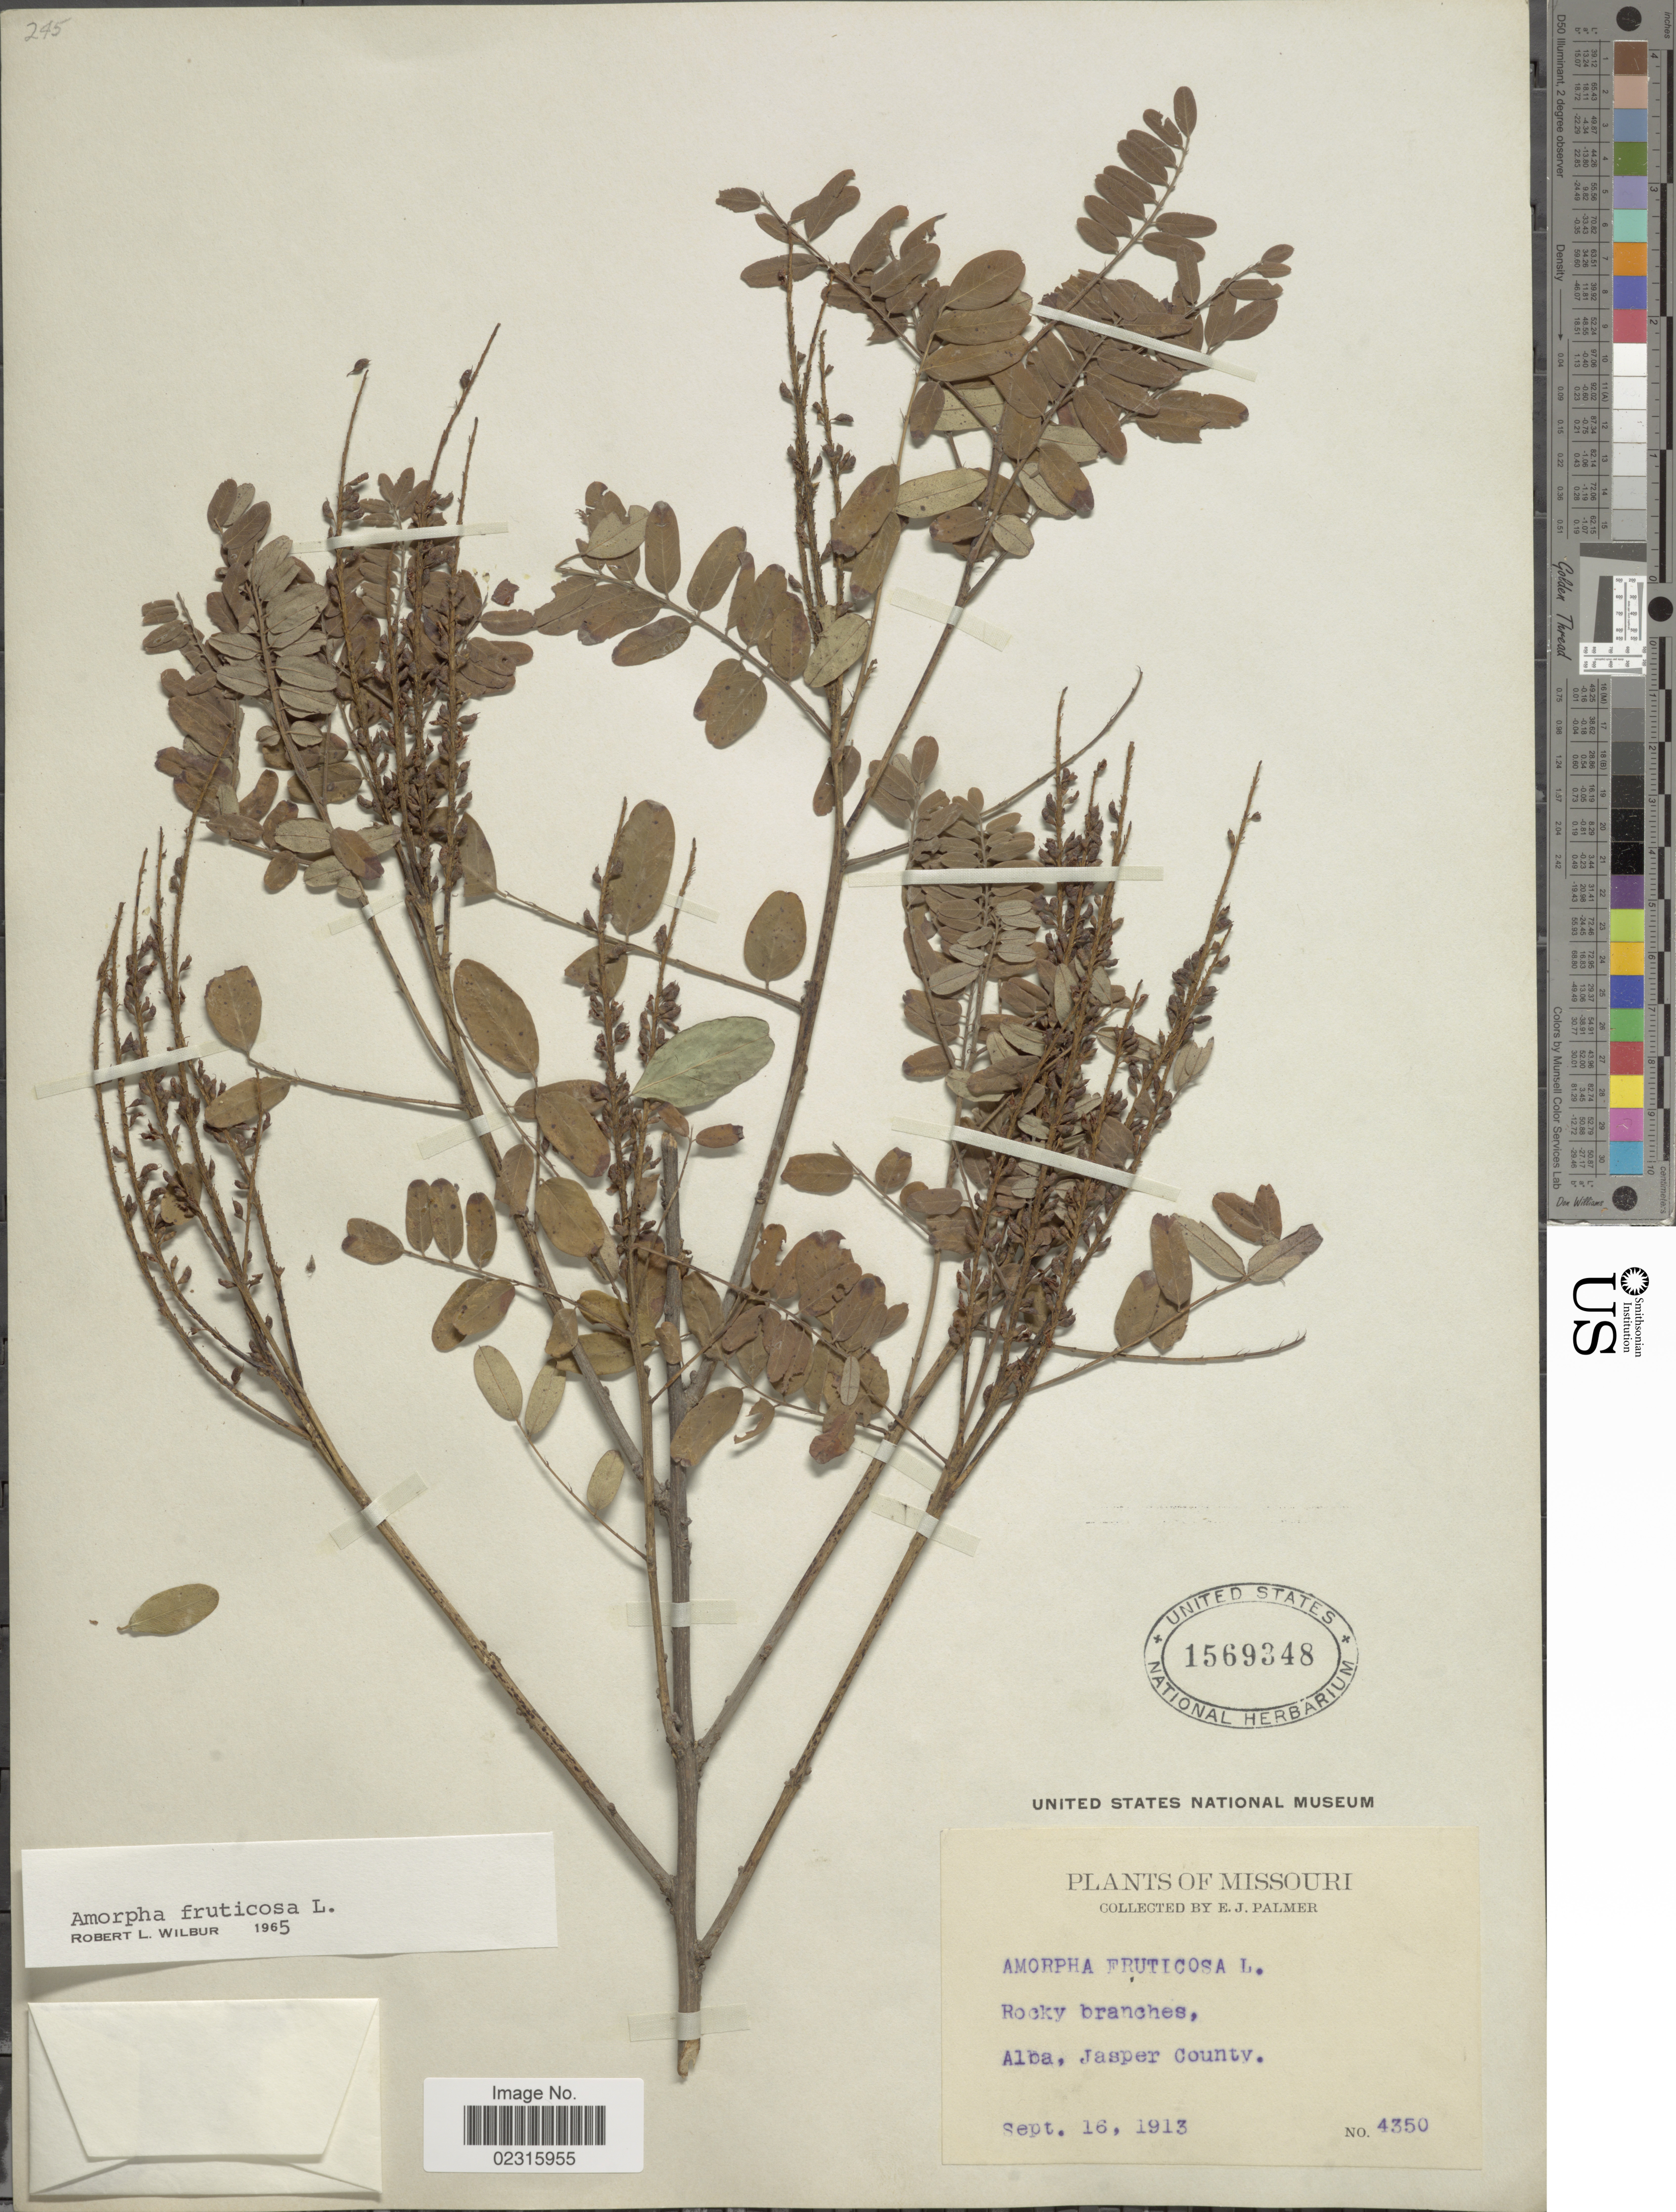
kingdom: Plantae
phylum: Tracheophyta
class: Magnoliopsida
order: Fabales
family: Fabaceae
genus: Amorpha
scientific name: Amorpha fruticosa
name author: L.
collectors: E. J. Palmer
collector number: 4350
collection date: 1913-09-16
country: United States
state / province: Missouri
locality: Rocky branches, Alca, Jasper County.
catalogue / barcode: US 1569348